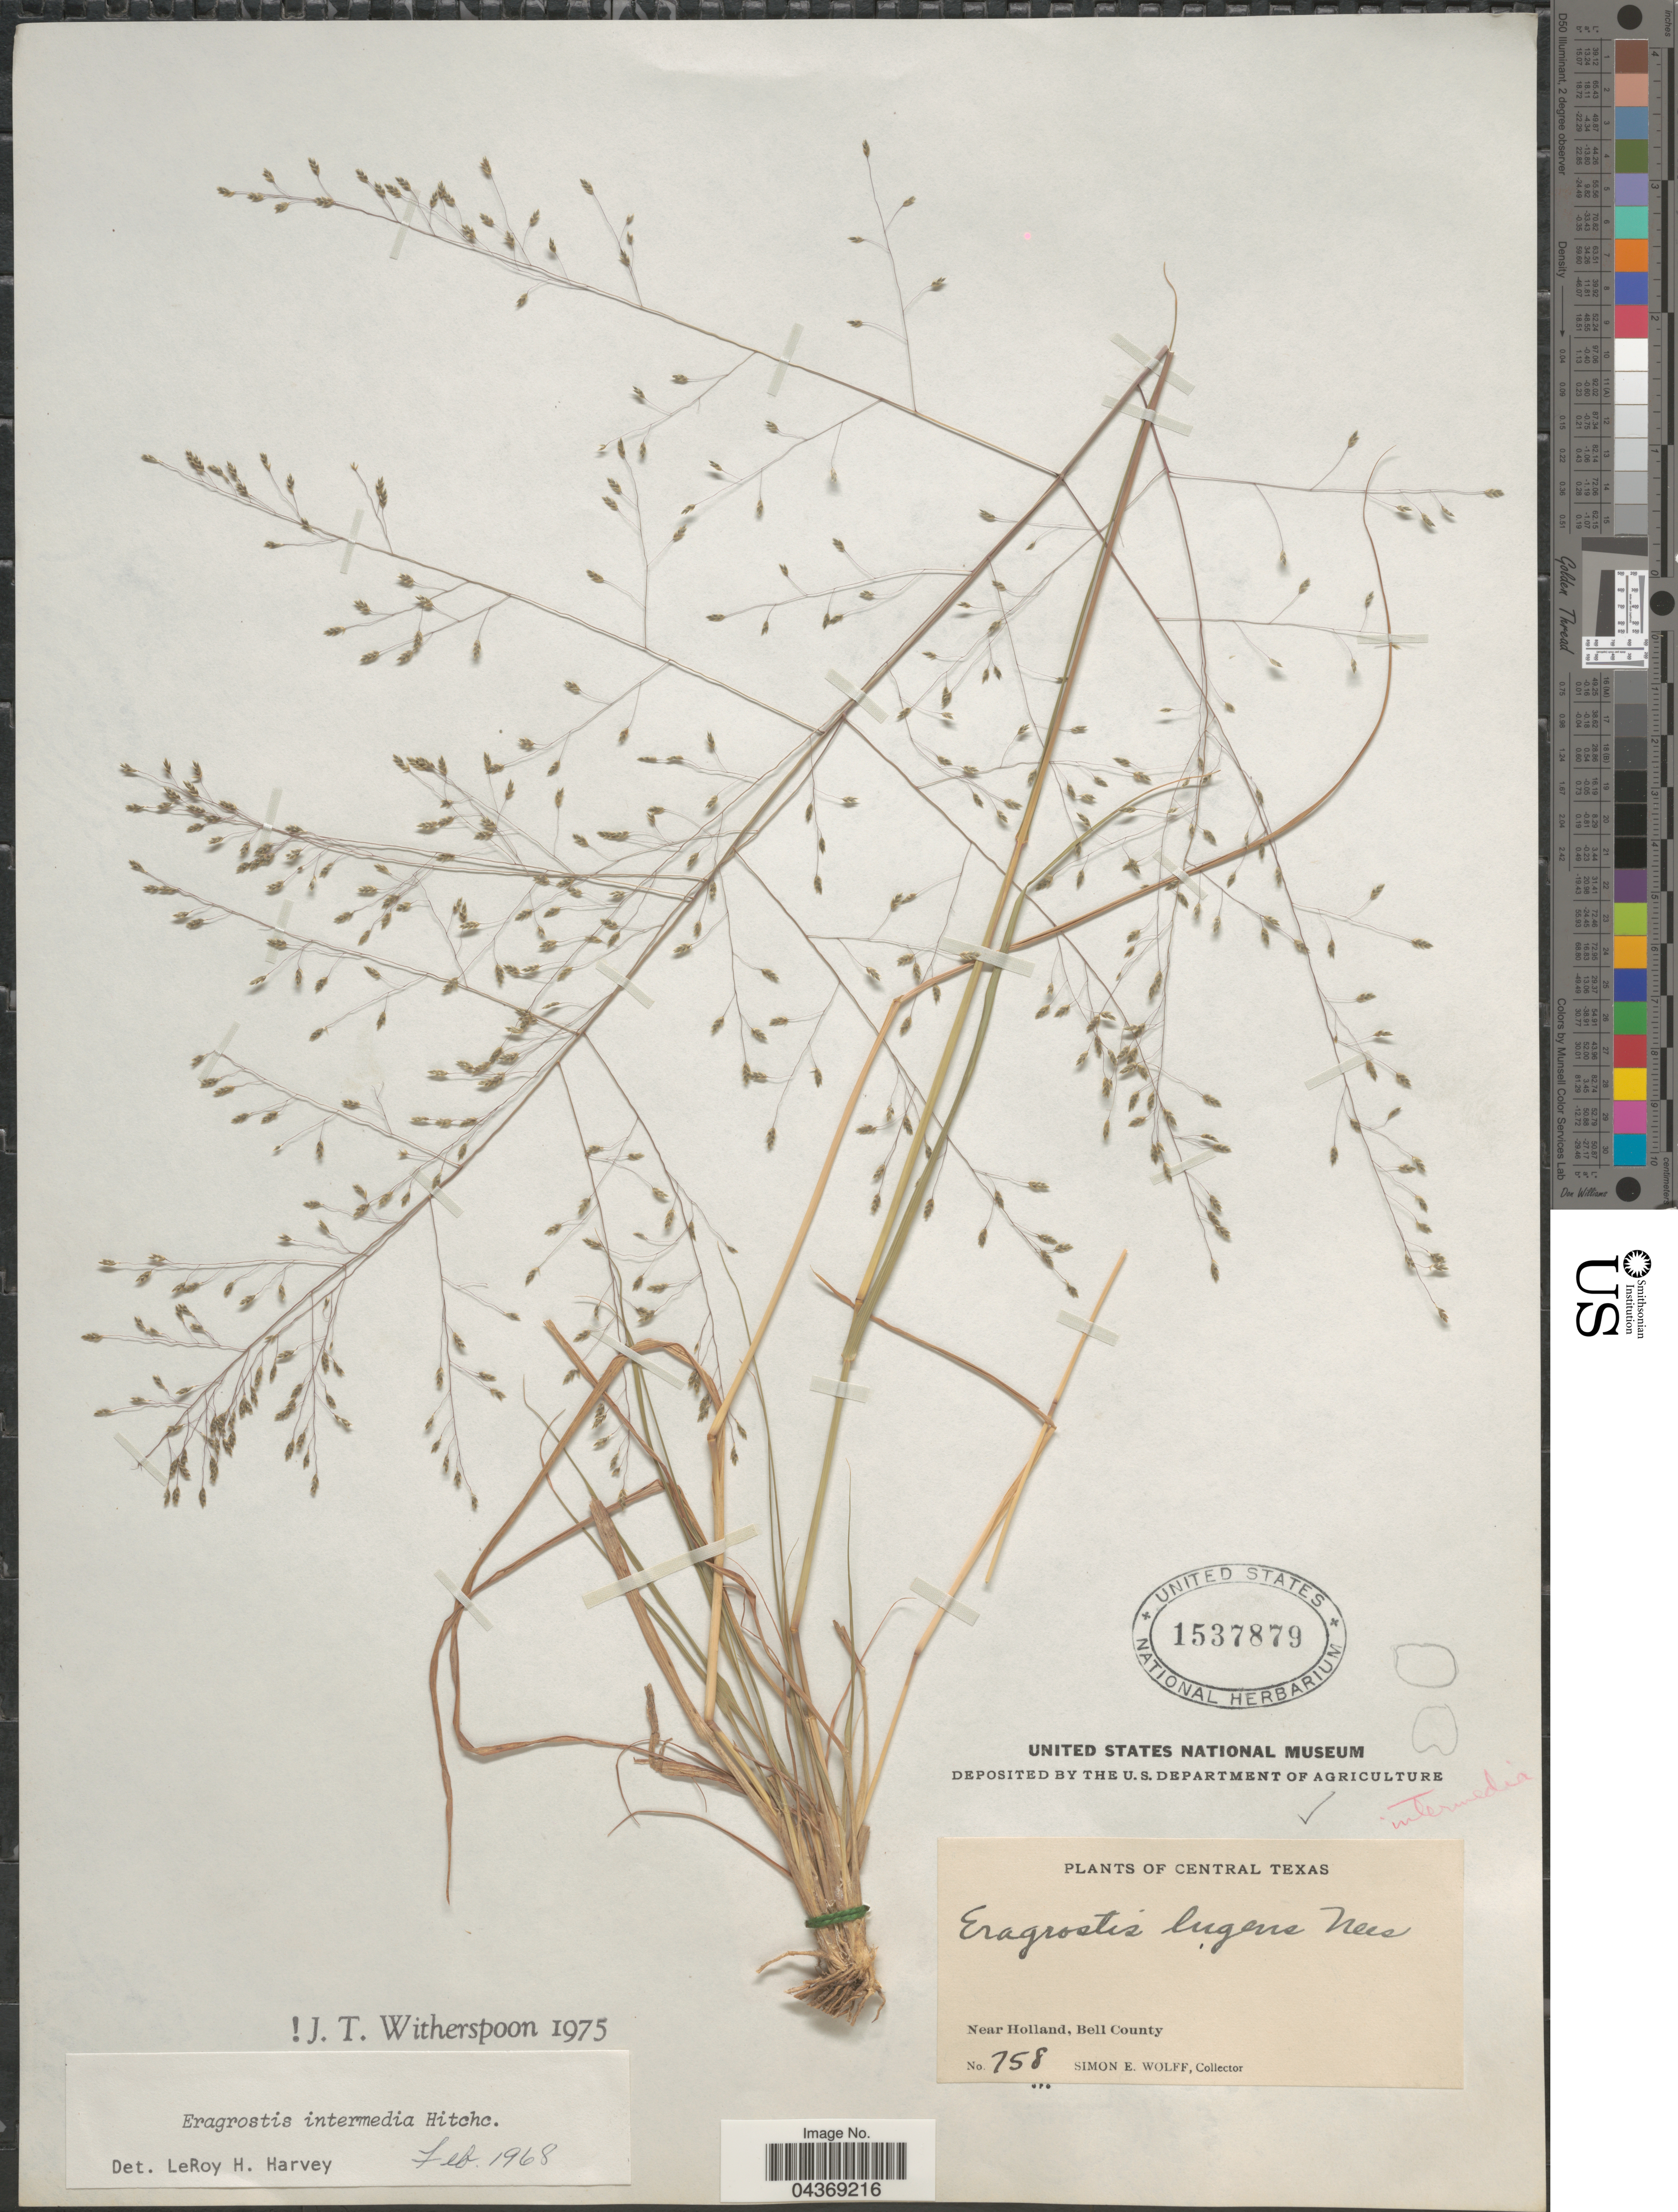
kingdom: Plantae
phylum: Tracheophyta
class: Liliopsida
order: Poales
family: Poaceae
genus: Eragrostis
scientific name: Eragrostis intermedia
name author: Hitchc.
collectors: S. E. Wolff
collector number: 758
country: United States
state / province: Texas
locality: Central Texas. Near Holland, Bell County.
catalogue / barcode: US 1537879